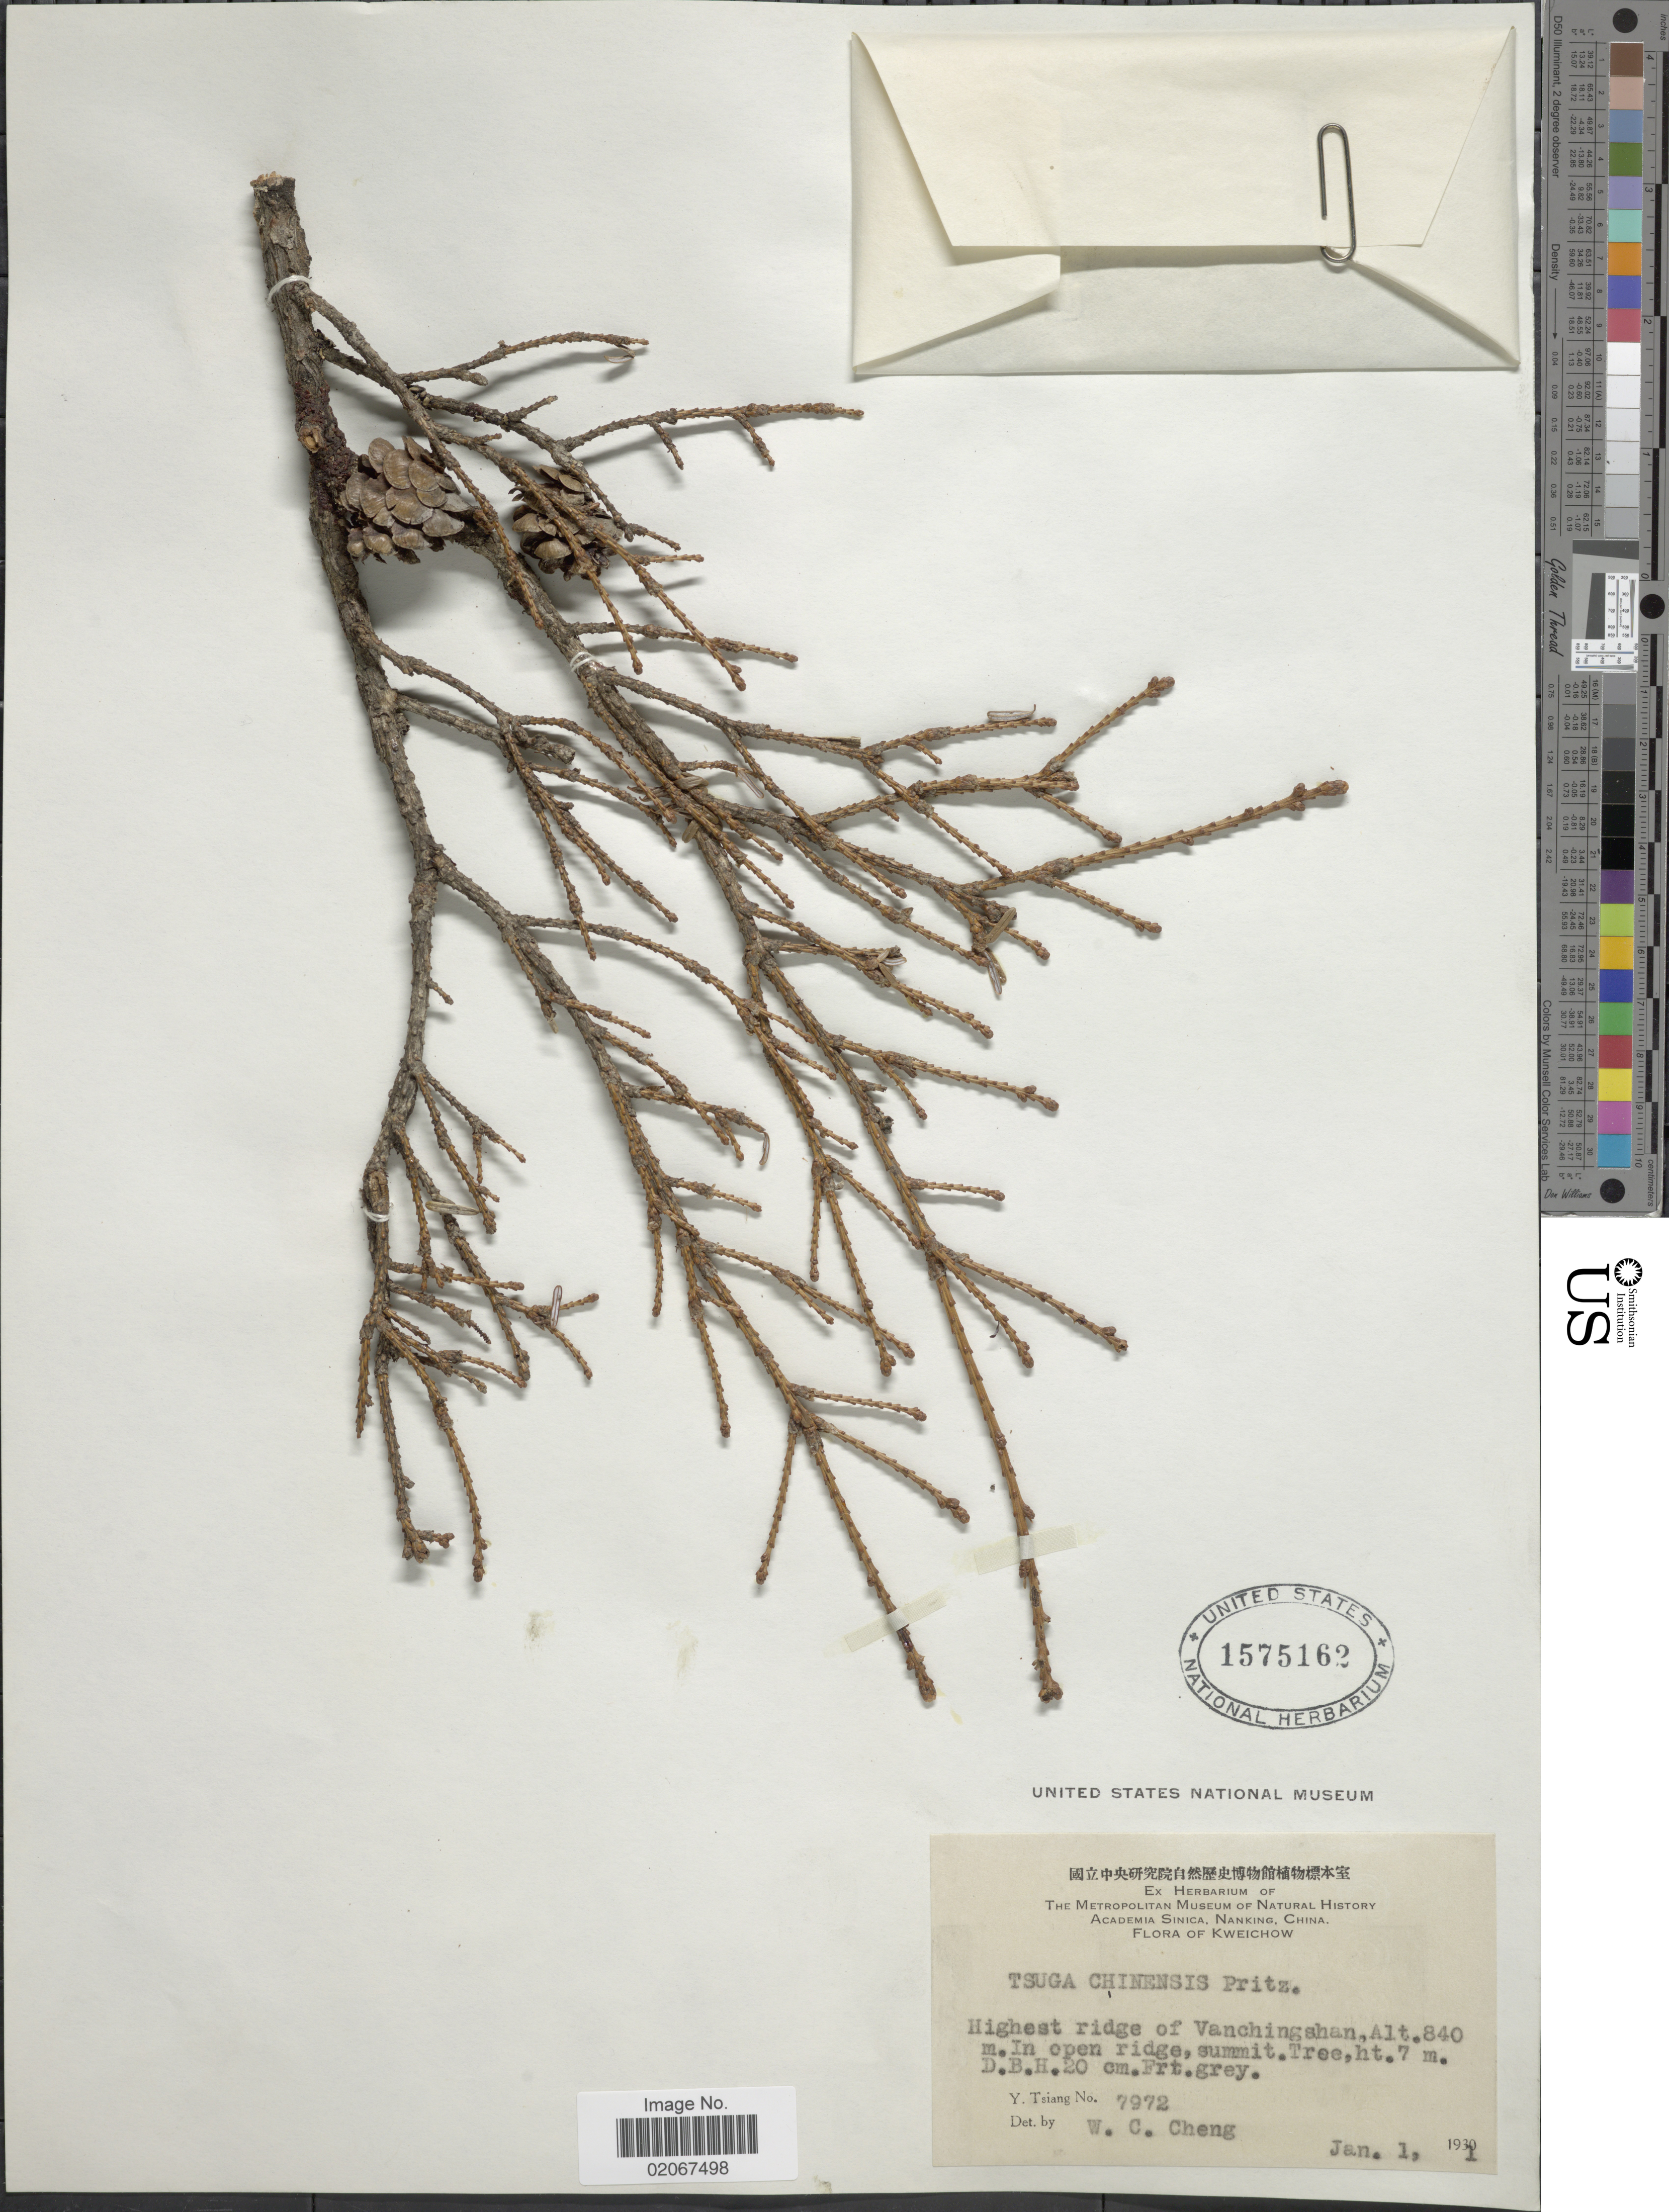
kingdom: Plantae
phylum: Tracheophyta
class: Pinopsida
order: Pinales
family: Pinaceae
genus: Tsuga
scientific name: Tsuga chinensis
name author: (Franch.) Pritz.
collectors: Y. Tsiang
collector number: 7972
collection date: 1931-01-01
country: China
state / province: Guizhou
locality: Kweichow, Highest ridge of Vanchingshan. In open ridge, summit.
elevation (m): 840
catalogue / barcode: US 1575162